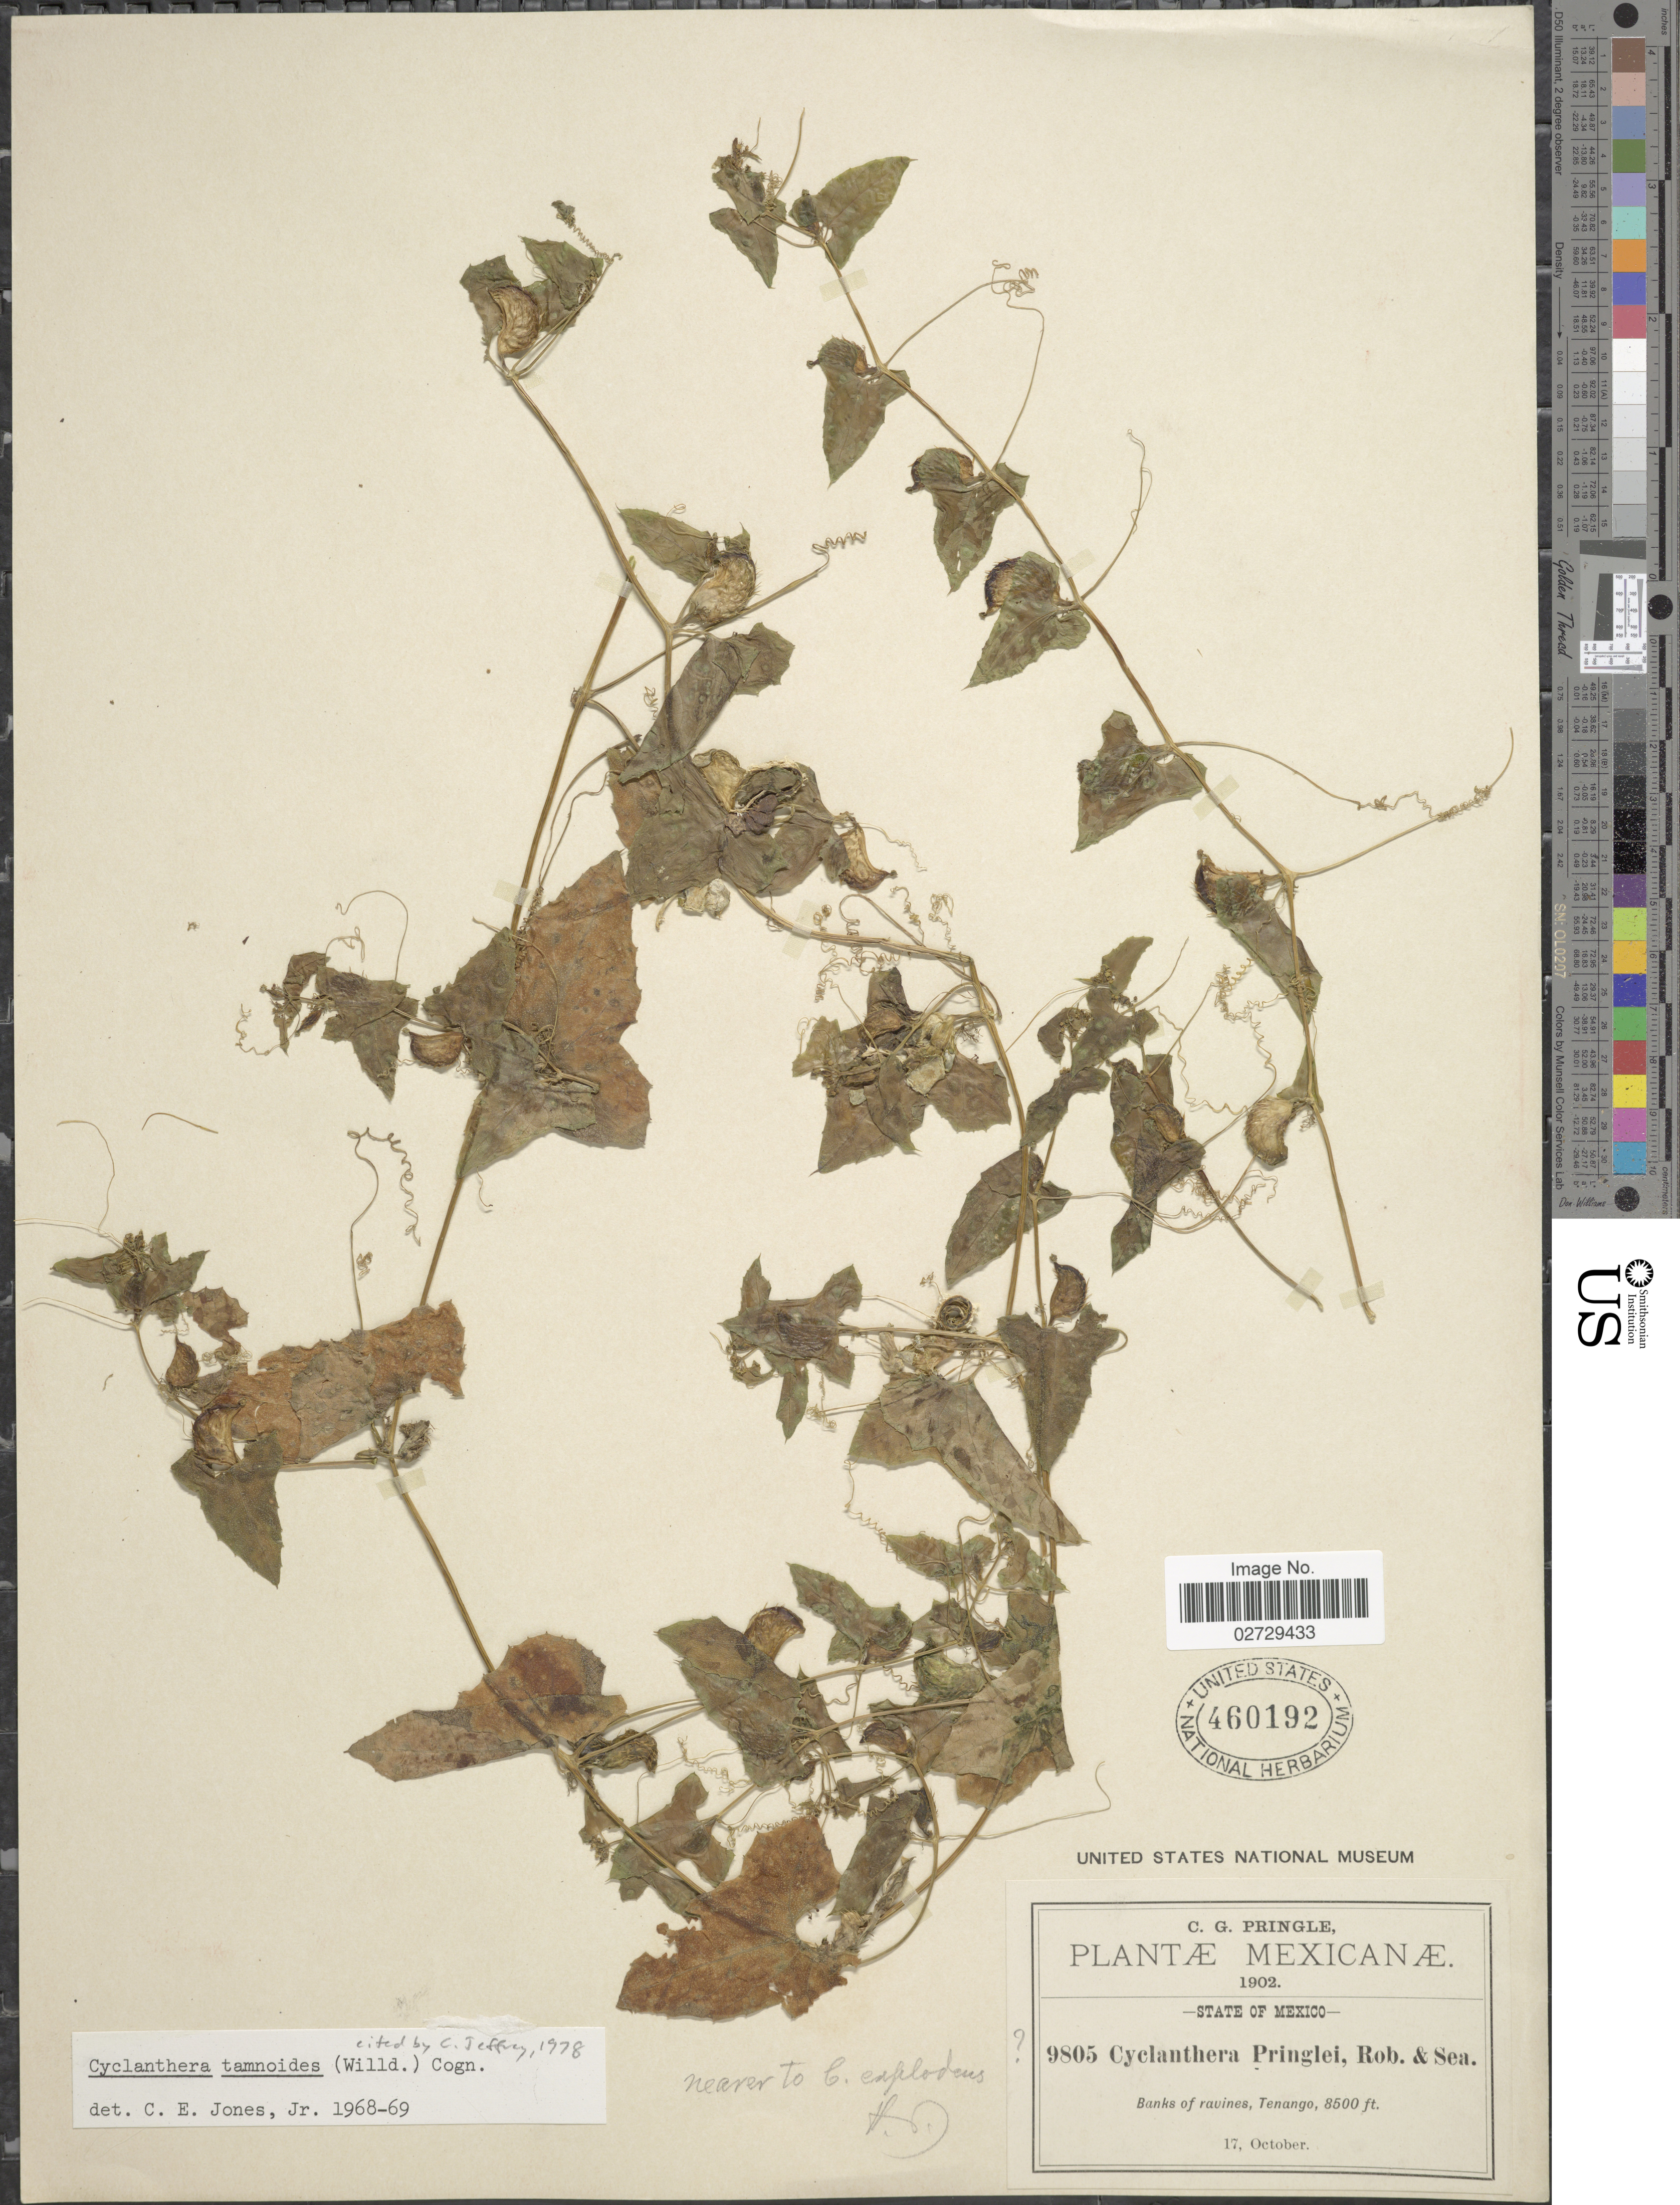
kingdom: Plantae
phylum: Tracheophyta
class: Magnoliopsida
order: Cucurbitales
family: Cucurbitaceae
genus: Cyclanthera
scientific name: Cyclanthera tamnoides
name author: (Willd.) Cogn.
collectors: C. G. Pringle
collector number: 9805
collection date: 1902-10-17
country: Mexico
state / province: México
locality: Banks of ravines, Tenango.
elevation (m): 2591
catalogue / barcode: US 460192